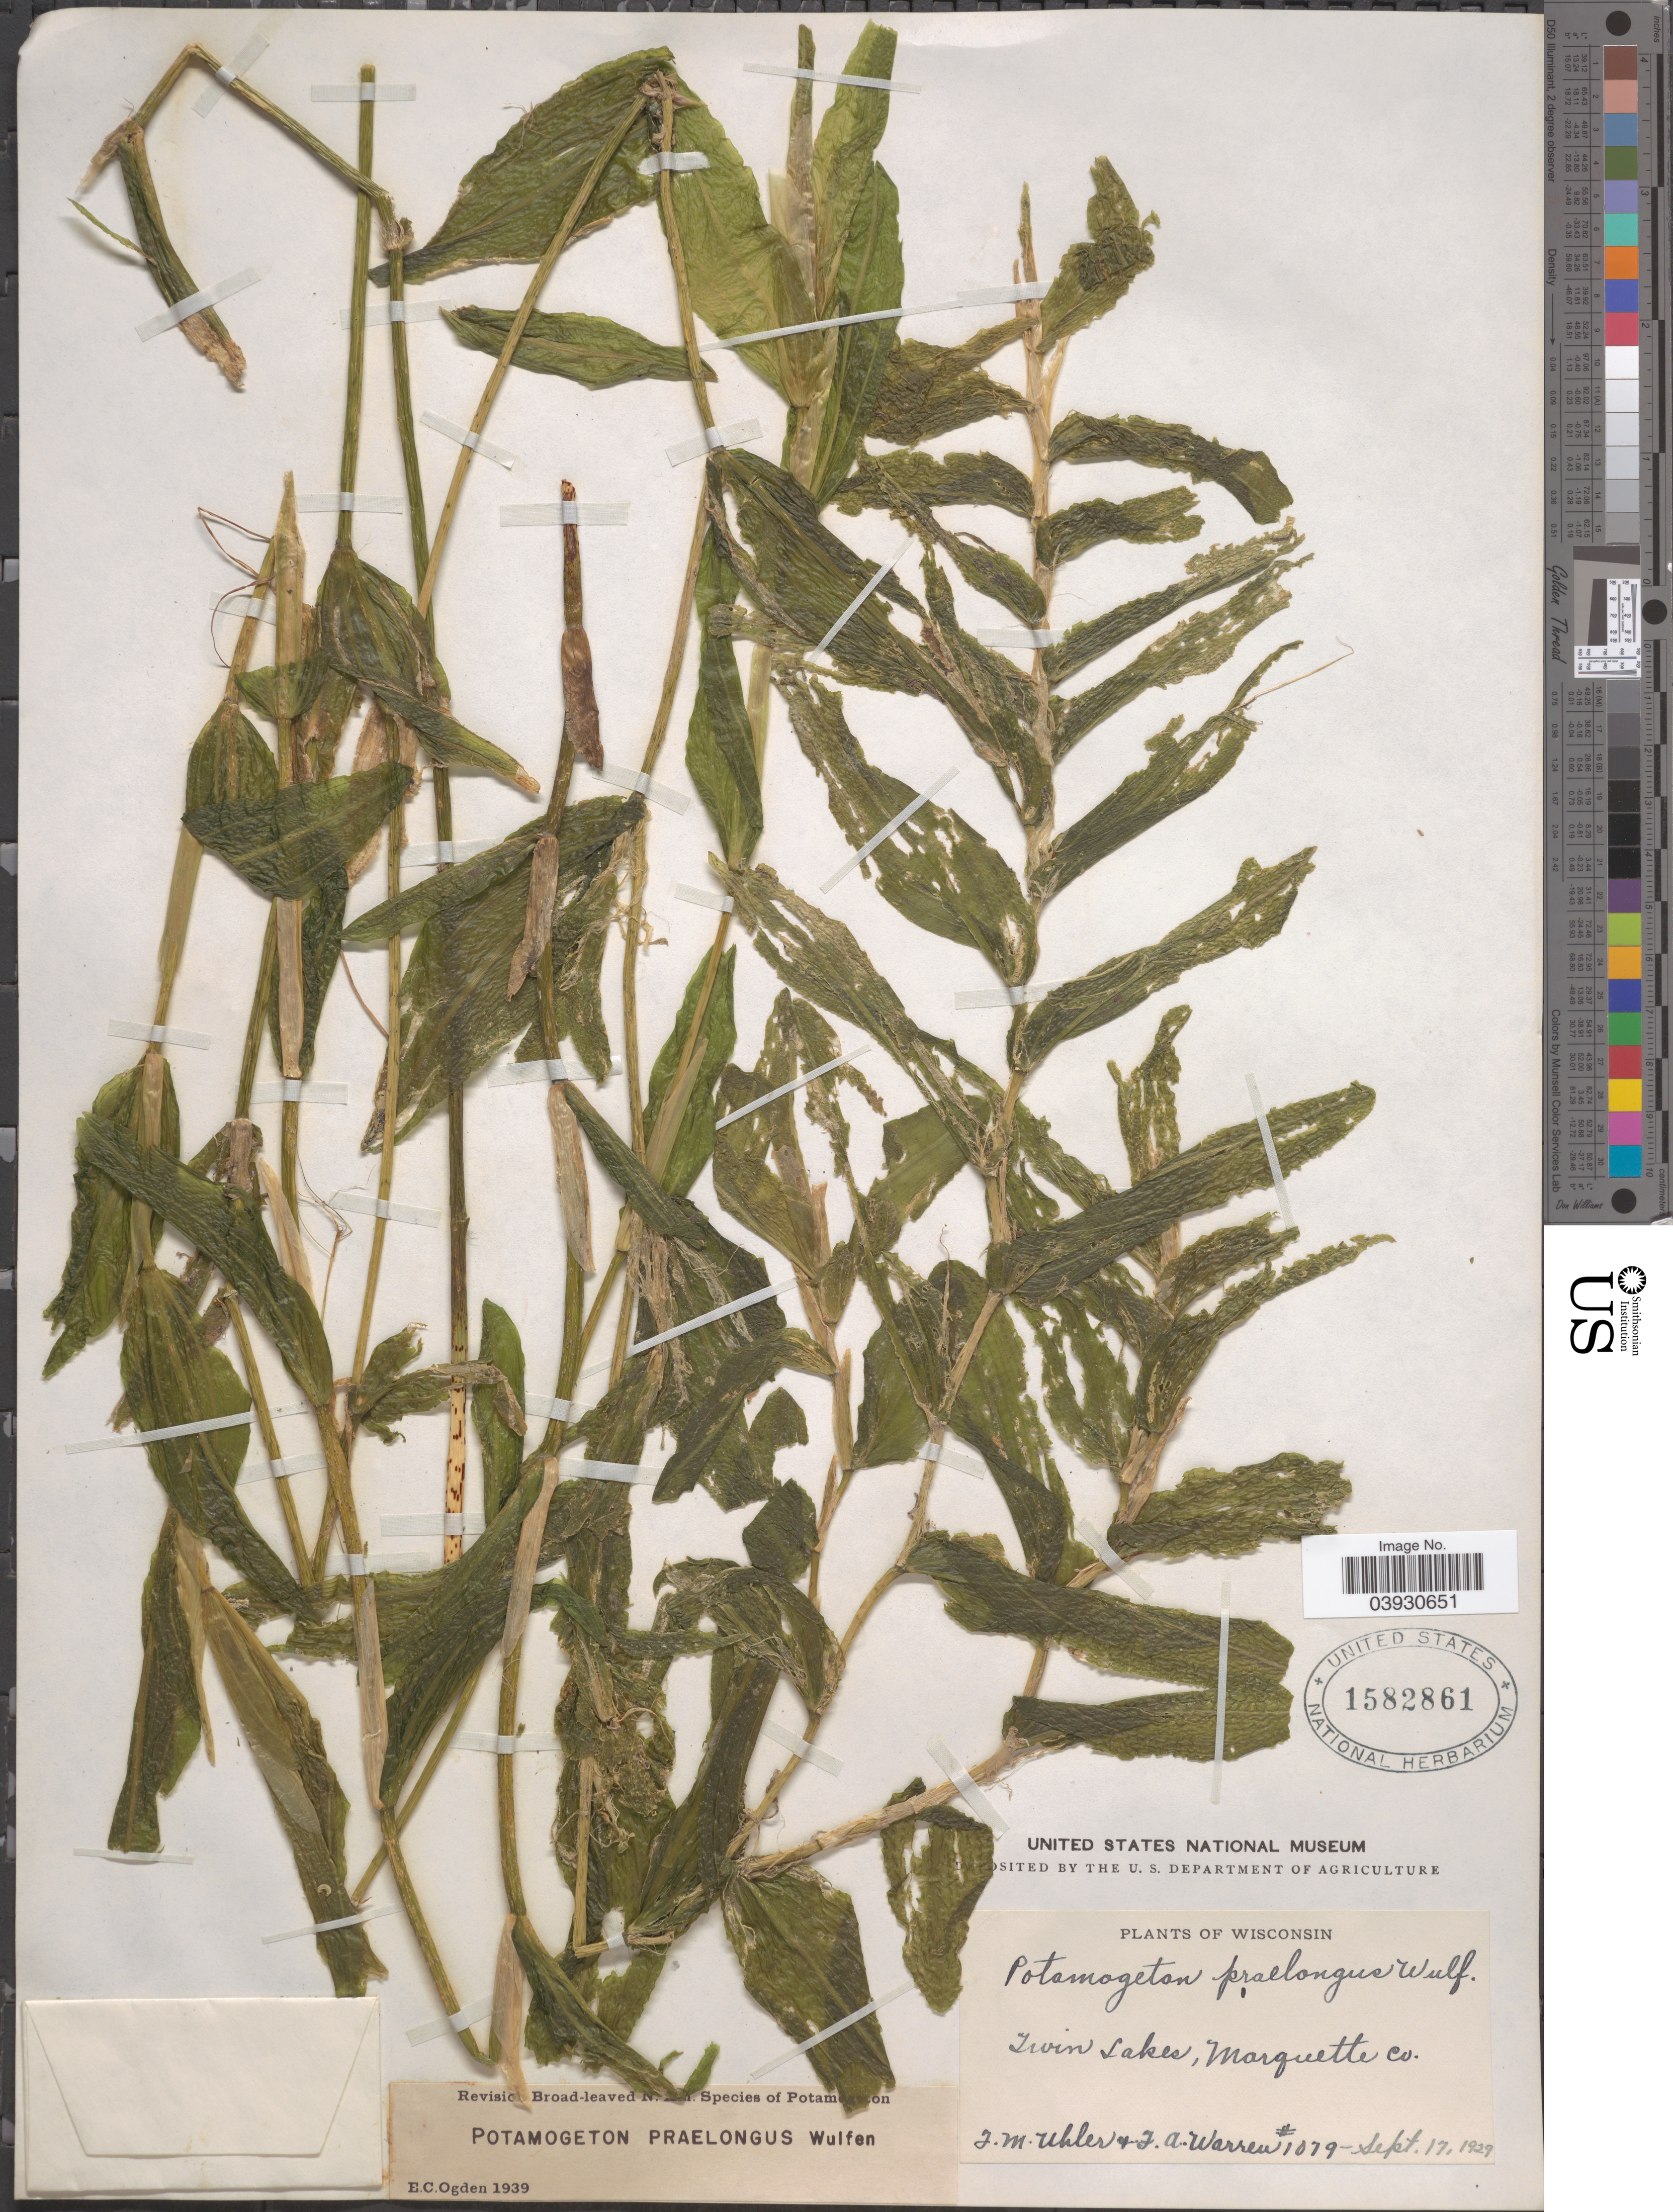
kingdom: Plantae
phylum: Tracheophyta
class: Liliopsida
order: Alismatales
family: Potamogetonaceae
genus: Potamogeton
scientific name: Potamogeton praelongus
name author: Wulfen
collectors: F. M. Uhler & F. Warren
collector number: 1079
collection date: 1929-09-17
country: United States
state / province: Wisconsin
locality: Twin lakes, marquette co.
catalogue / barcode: US 1582861